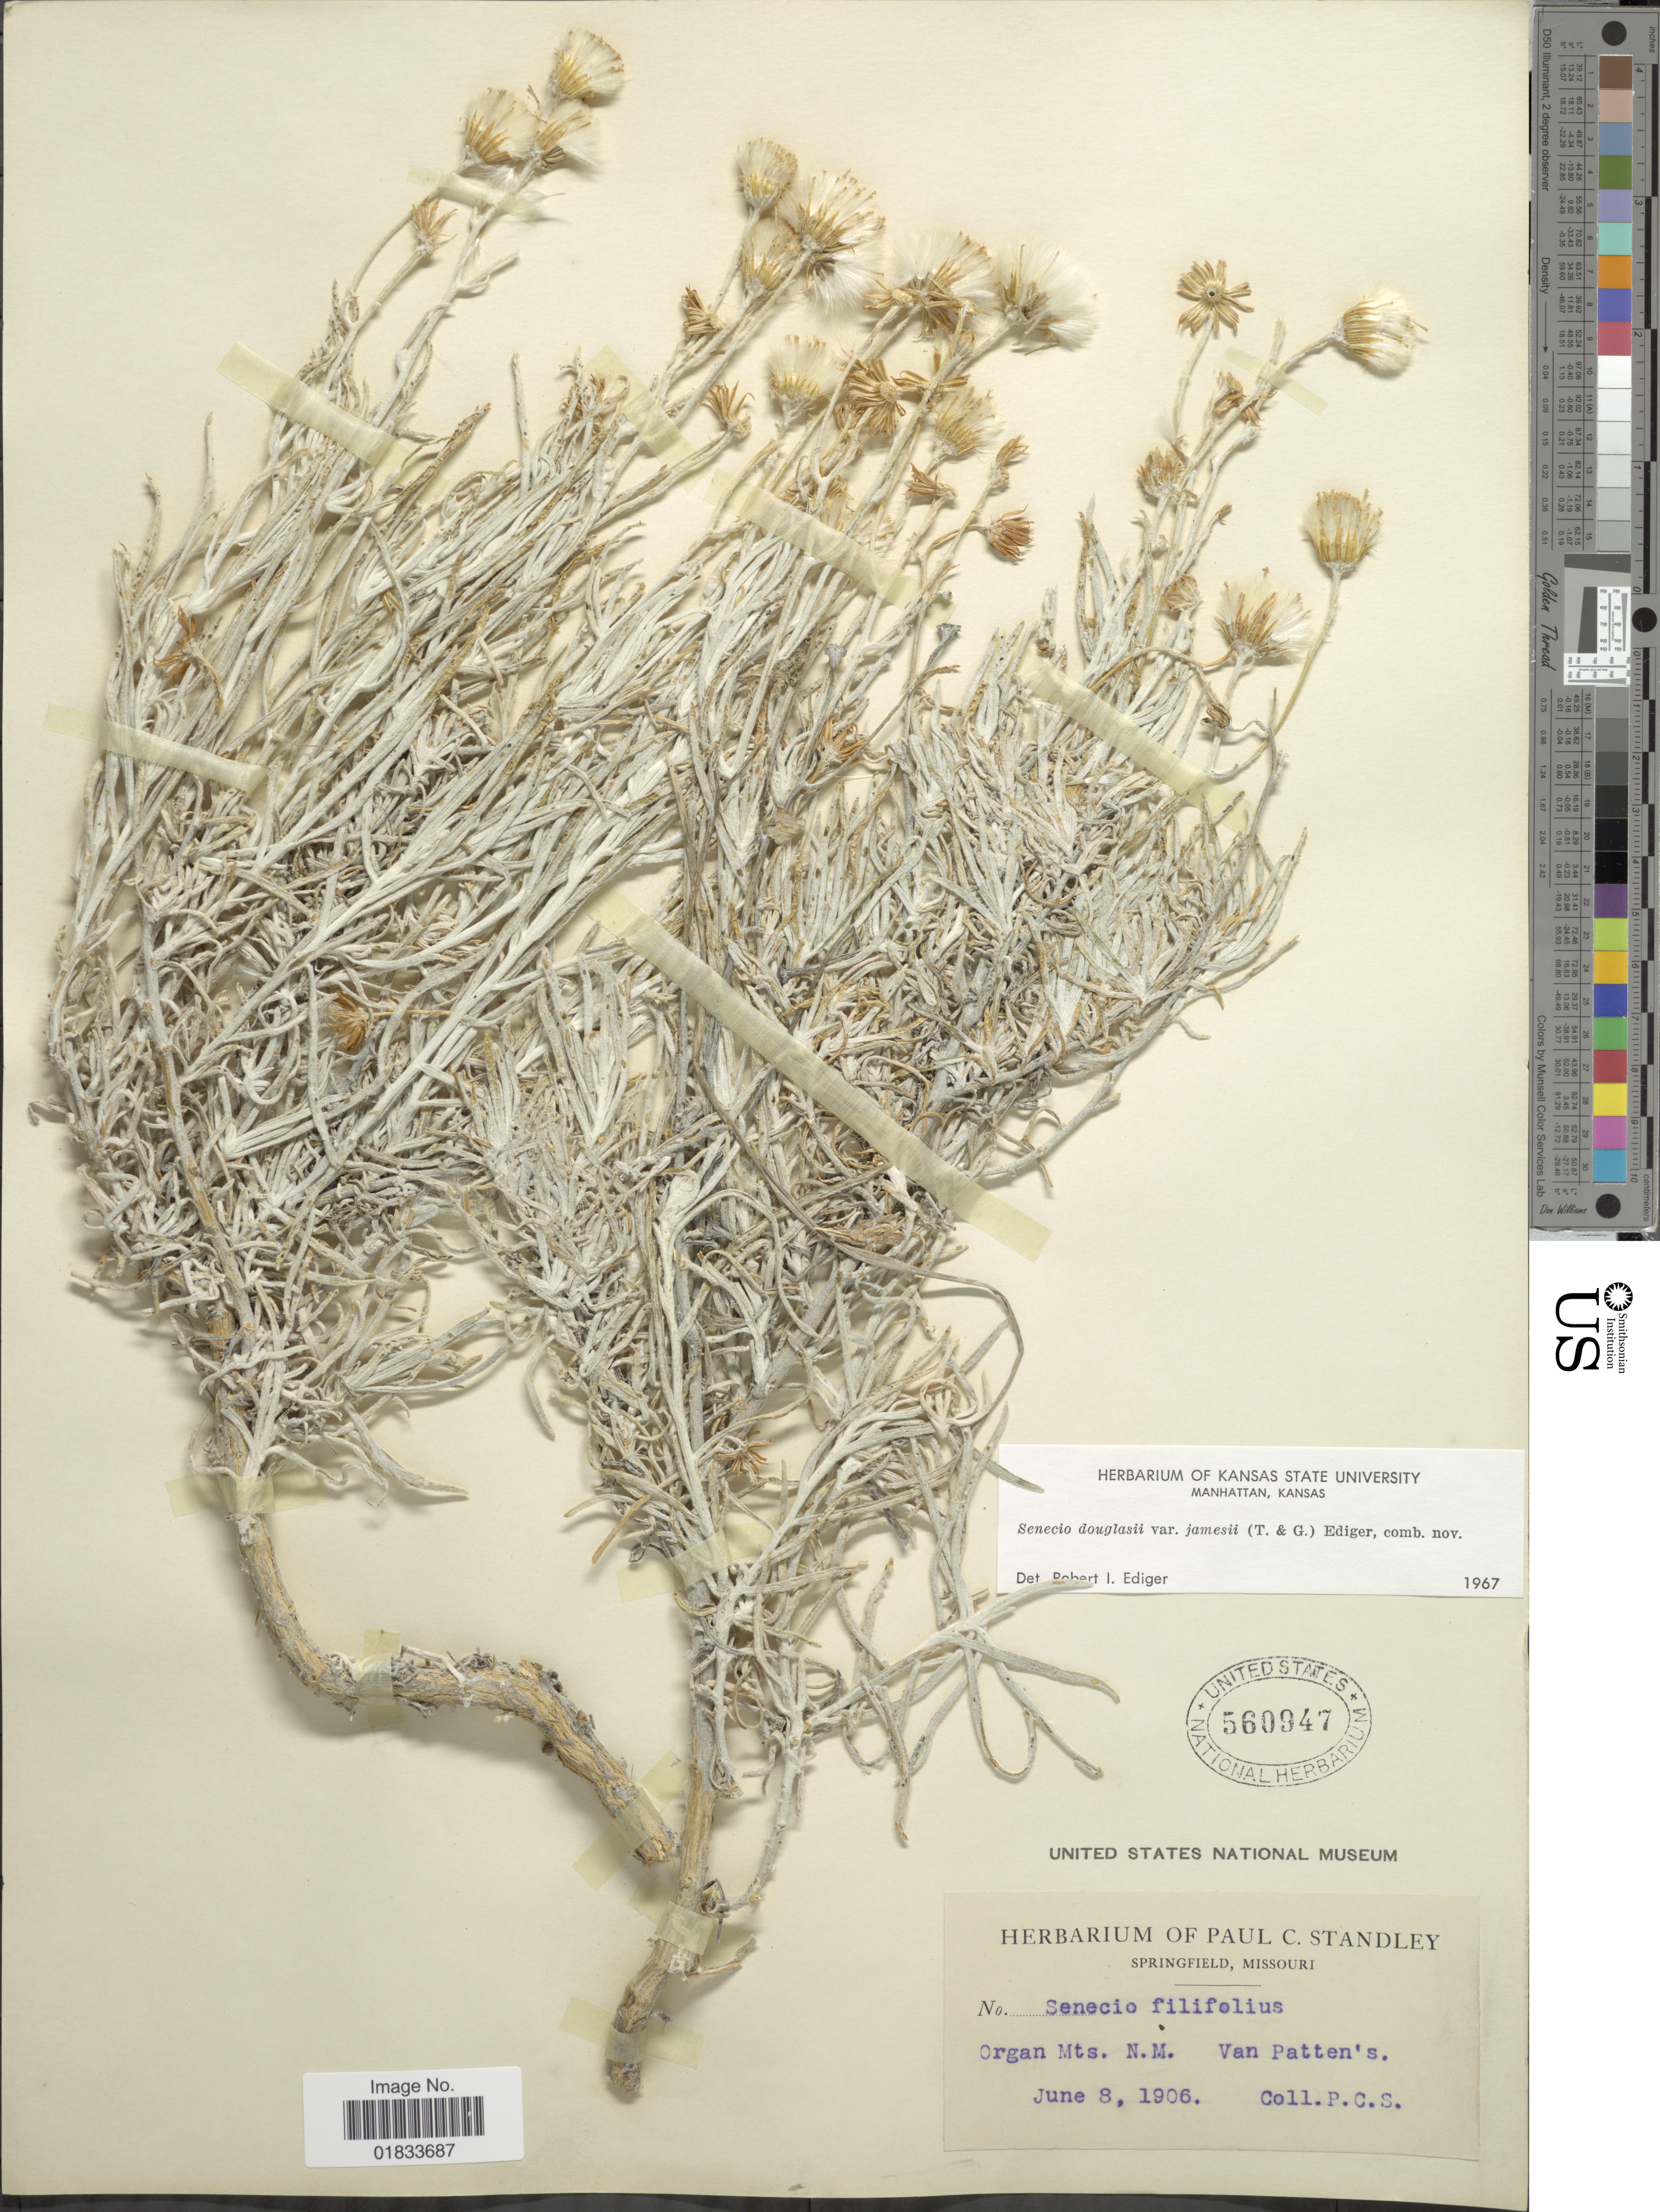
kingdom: Plantae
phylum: Tracheophyta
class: Magnoliopsida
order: Asterales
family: Asteraceae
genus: Senecio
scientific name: Senecio flaccidus var. flaccidus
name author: Less.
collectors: P. C. Standley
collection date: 1906-06-08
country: United States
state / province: New Mexico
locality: Organ Mts. N.M.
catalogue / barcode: US 560947